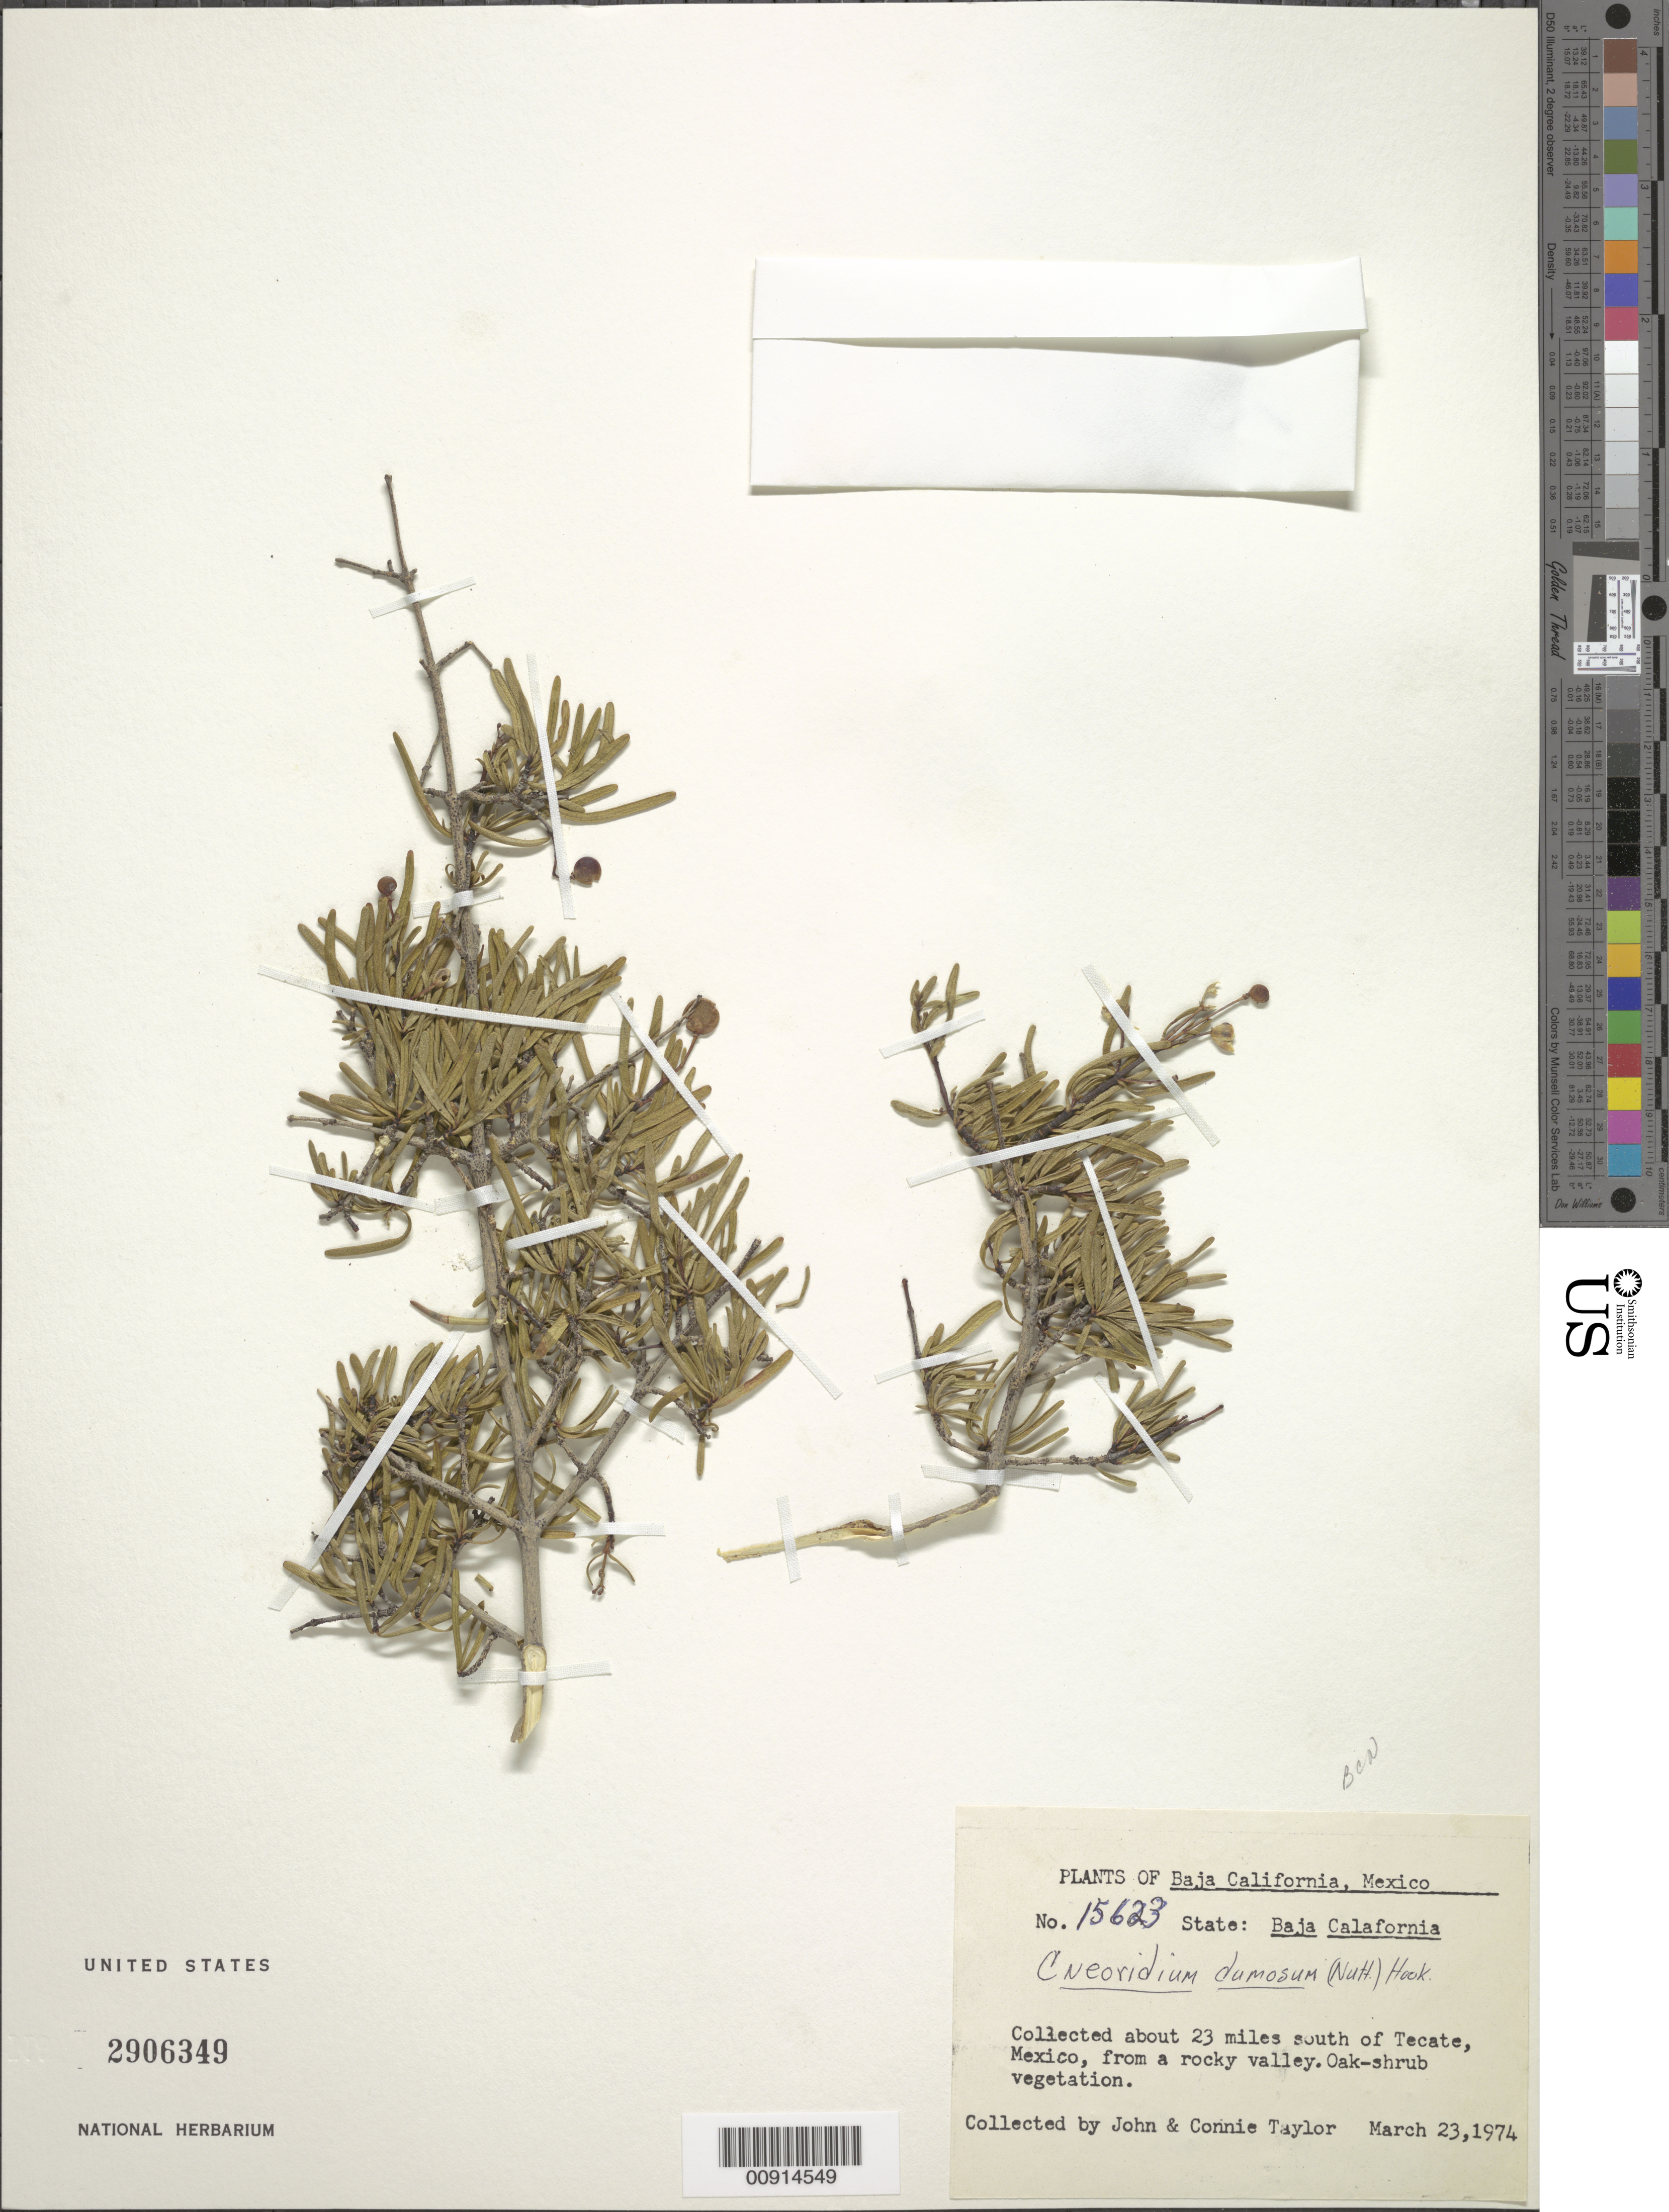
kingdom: Plantae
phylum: Tracheophyta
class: Magnoliopsida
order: Sapindales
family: Rutaceae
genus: Cneoridium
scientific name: Cneoridium dumosum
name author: (Nutt. ex Torr. & A. Gray) Hook. f. ex Baill.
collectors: J. Taylor & C. Taylor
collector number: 15623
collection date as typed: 23 Mar 1974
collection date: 1974-03-23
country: Mexico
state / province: Baja California Norte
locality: About 23 miles south of Tecate, Baja California.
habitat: From a rocky valley. Oak-shrub vegetation.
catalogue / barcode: US 2906349